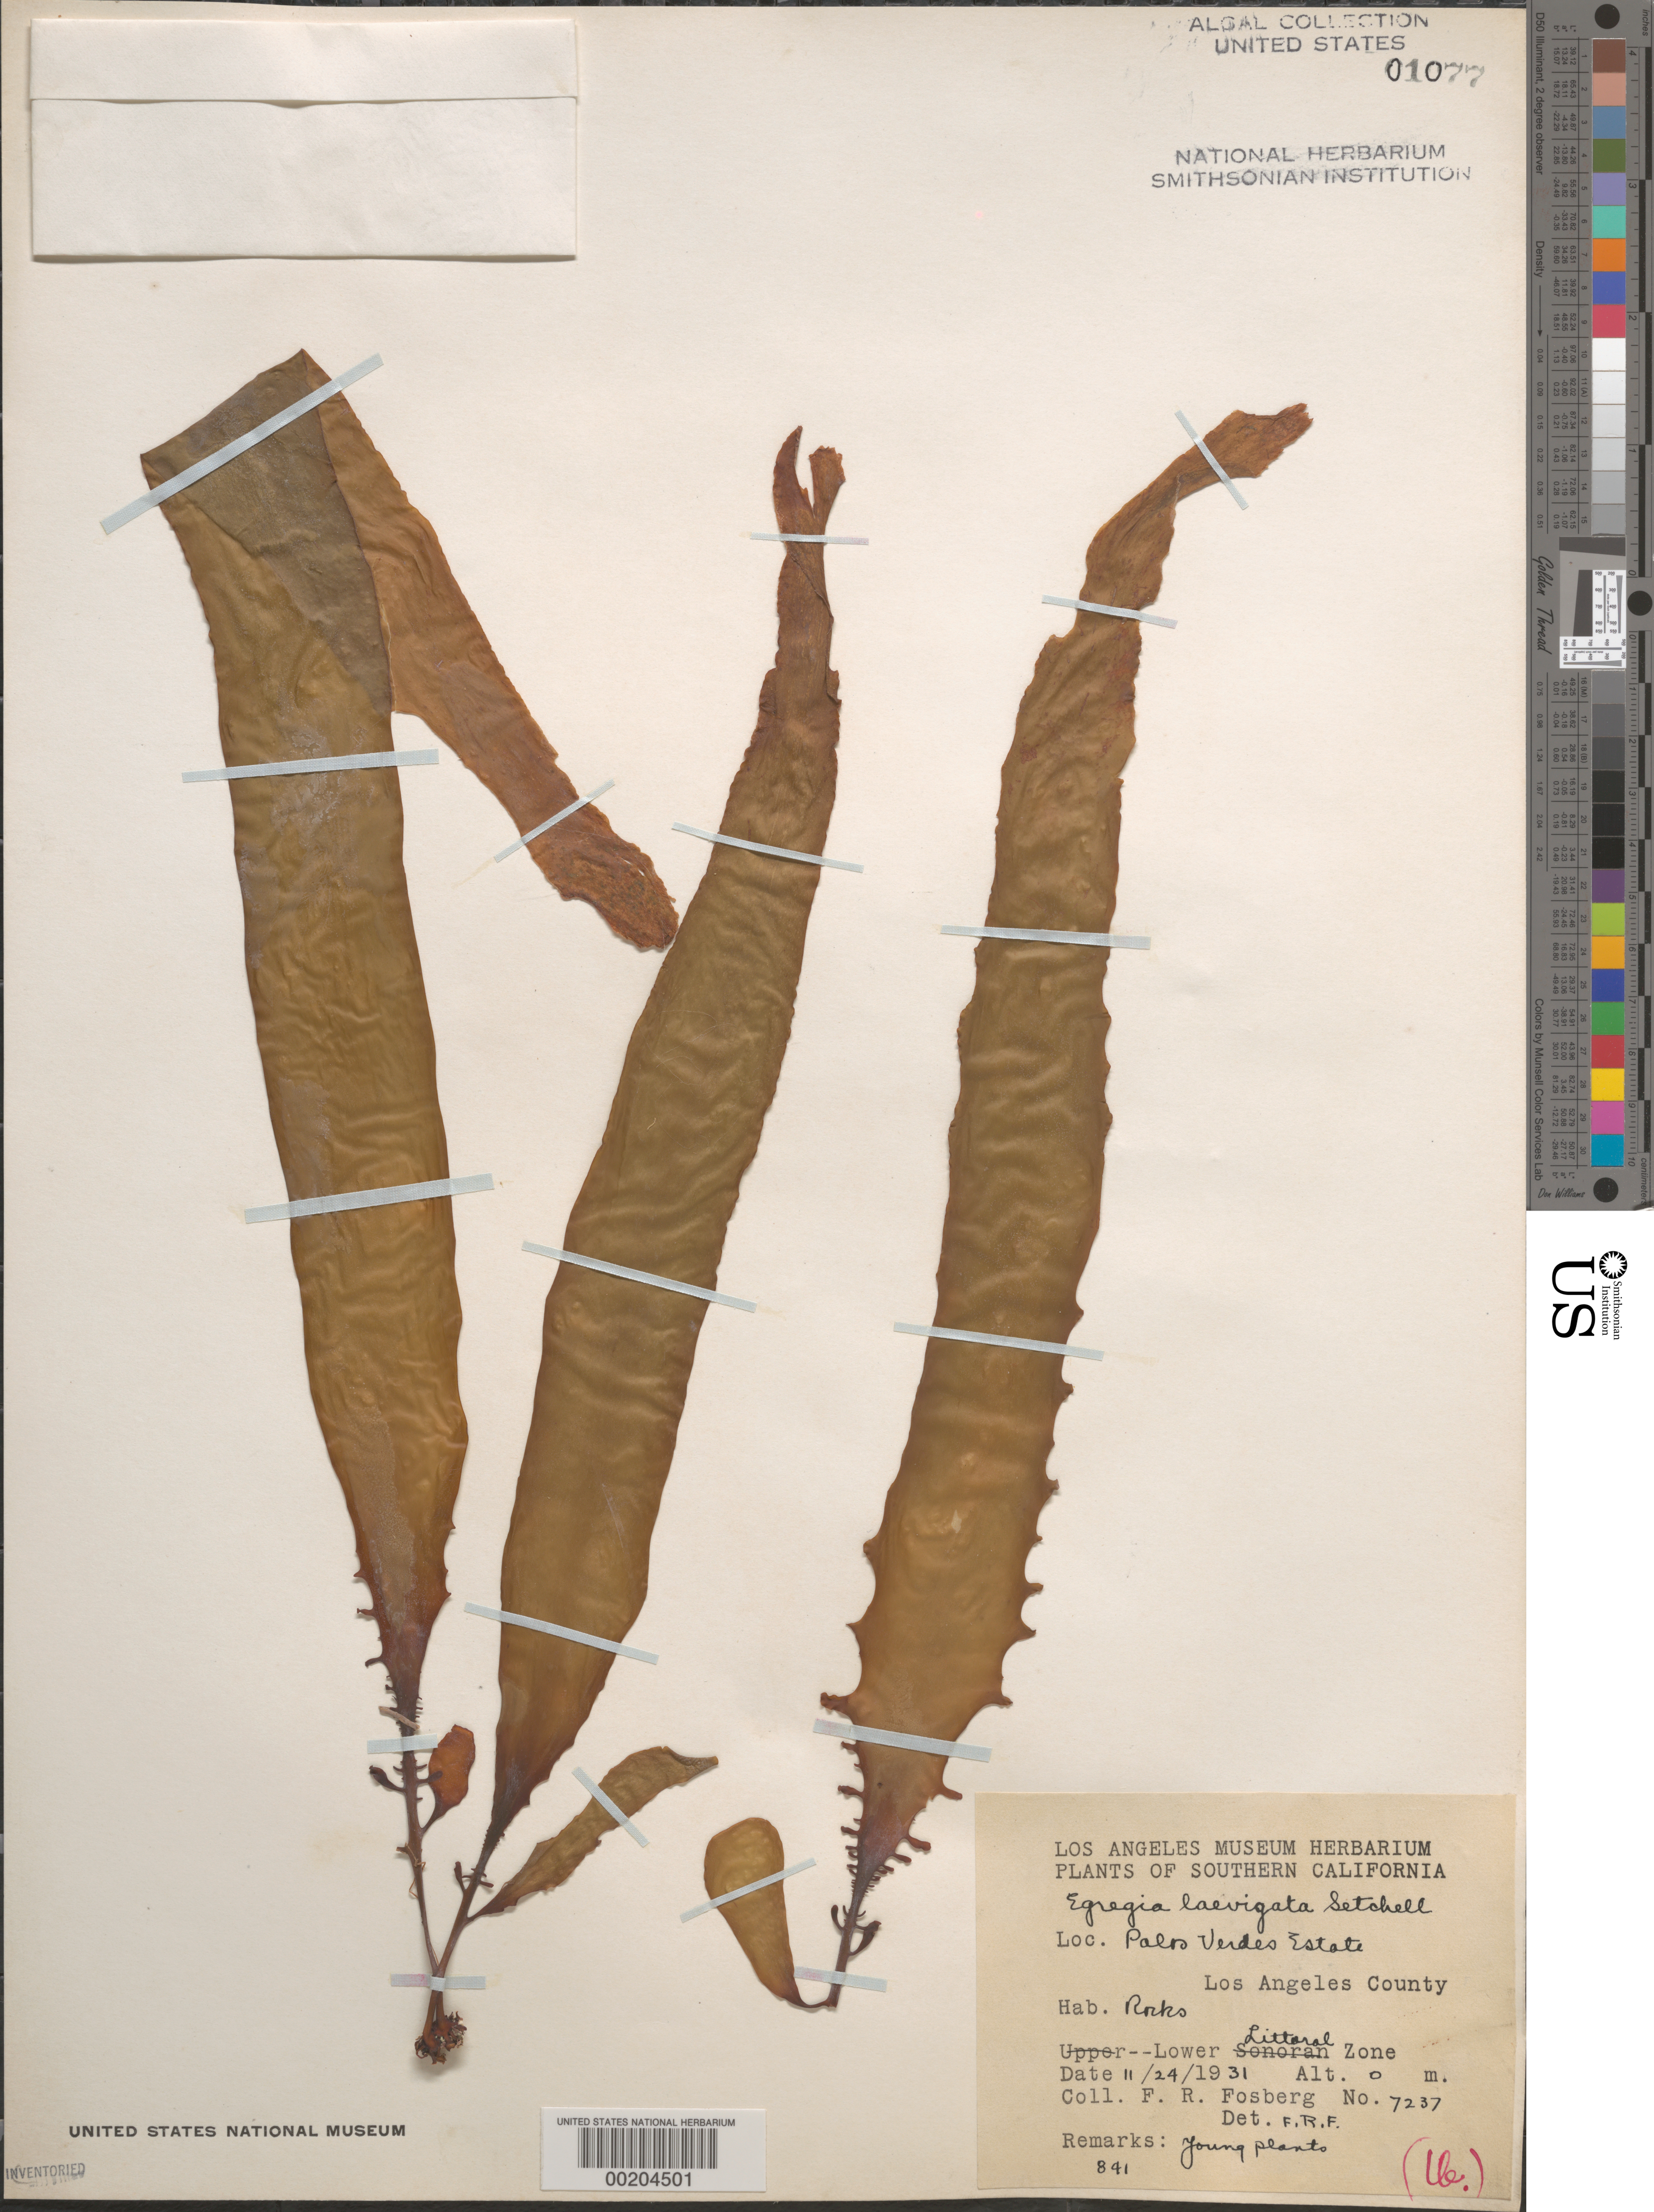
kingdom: Chromista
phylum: Ochrophyta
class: Phaeophyceae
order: Laminariales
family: Lessoniaceae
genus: Egregia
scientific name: Egregia menziesii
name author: (Turner) Aresch.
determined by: Algae name updating Project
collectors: F. R. Fosberg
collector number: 7237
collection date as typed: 24 Nov 1931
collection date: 1931-11-24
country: United States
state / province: California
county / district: Los Angeles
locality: Palos Verdes Estates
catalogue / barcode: US 1077